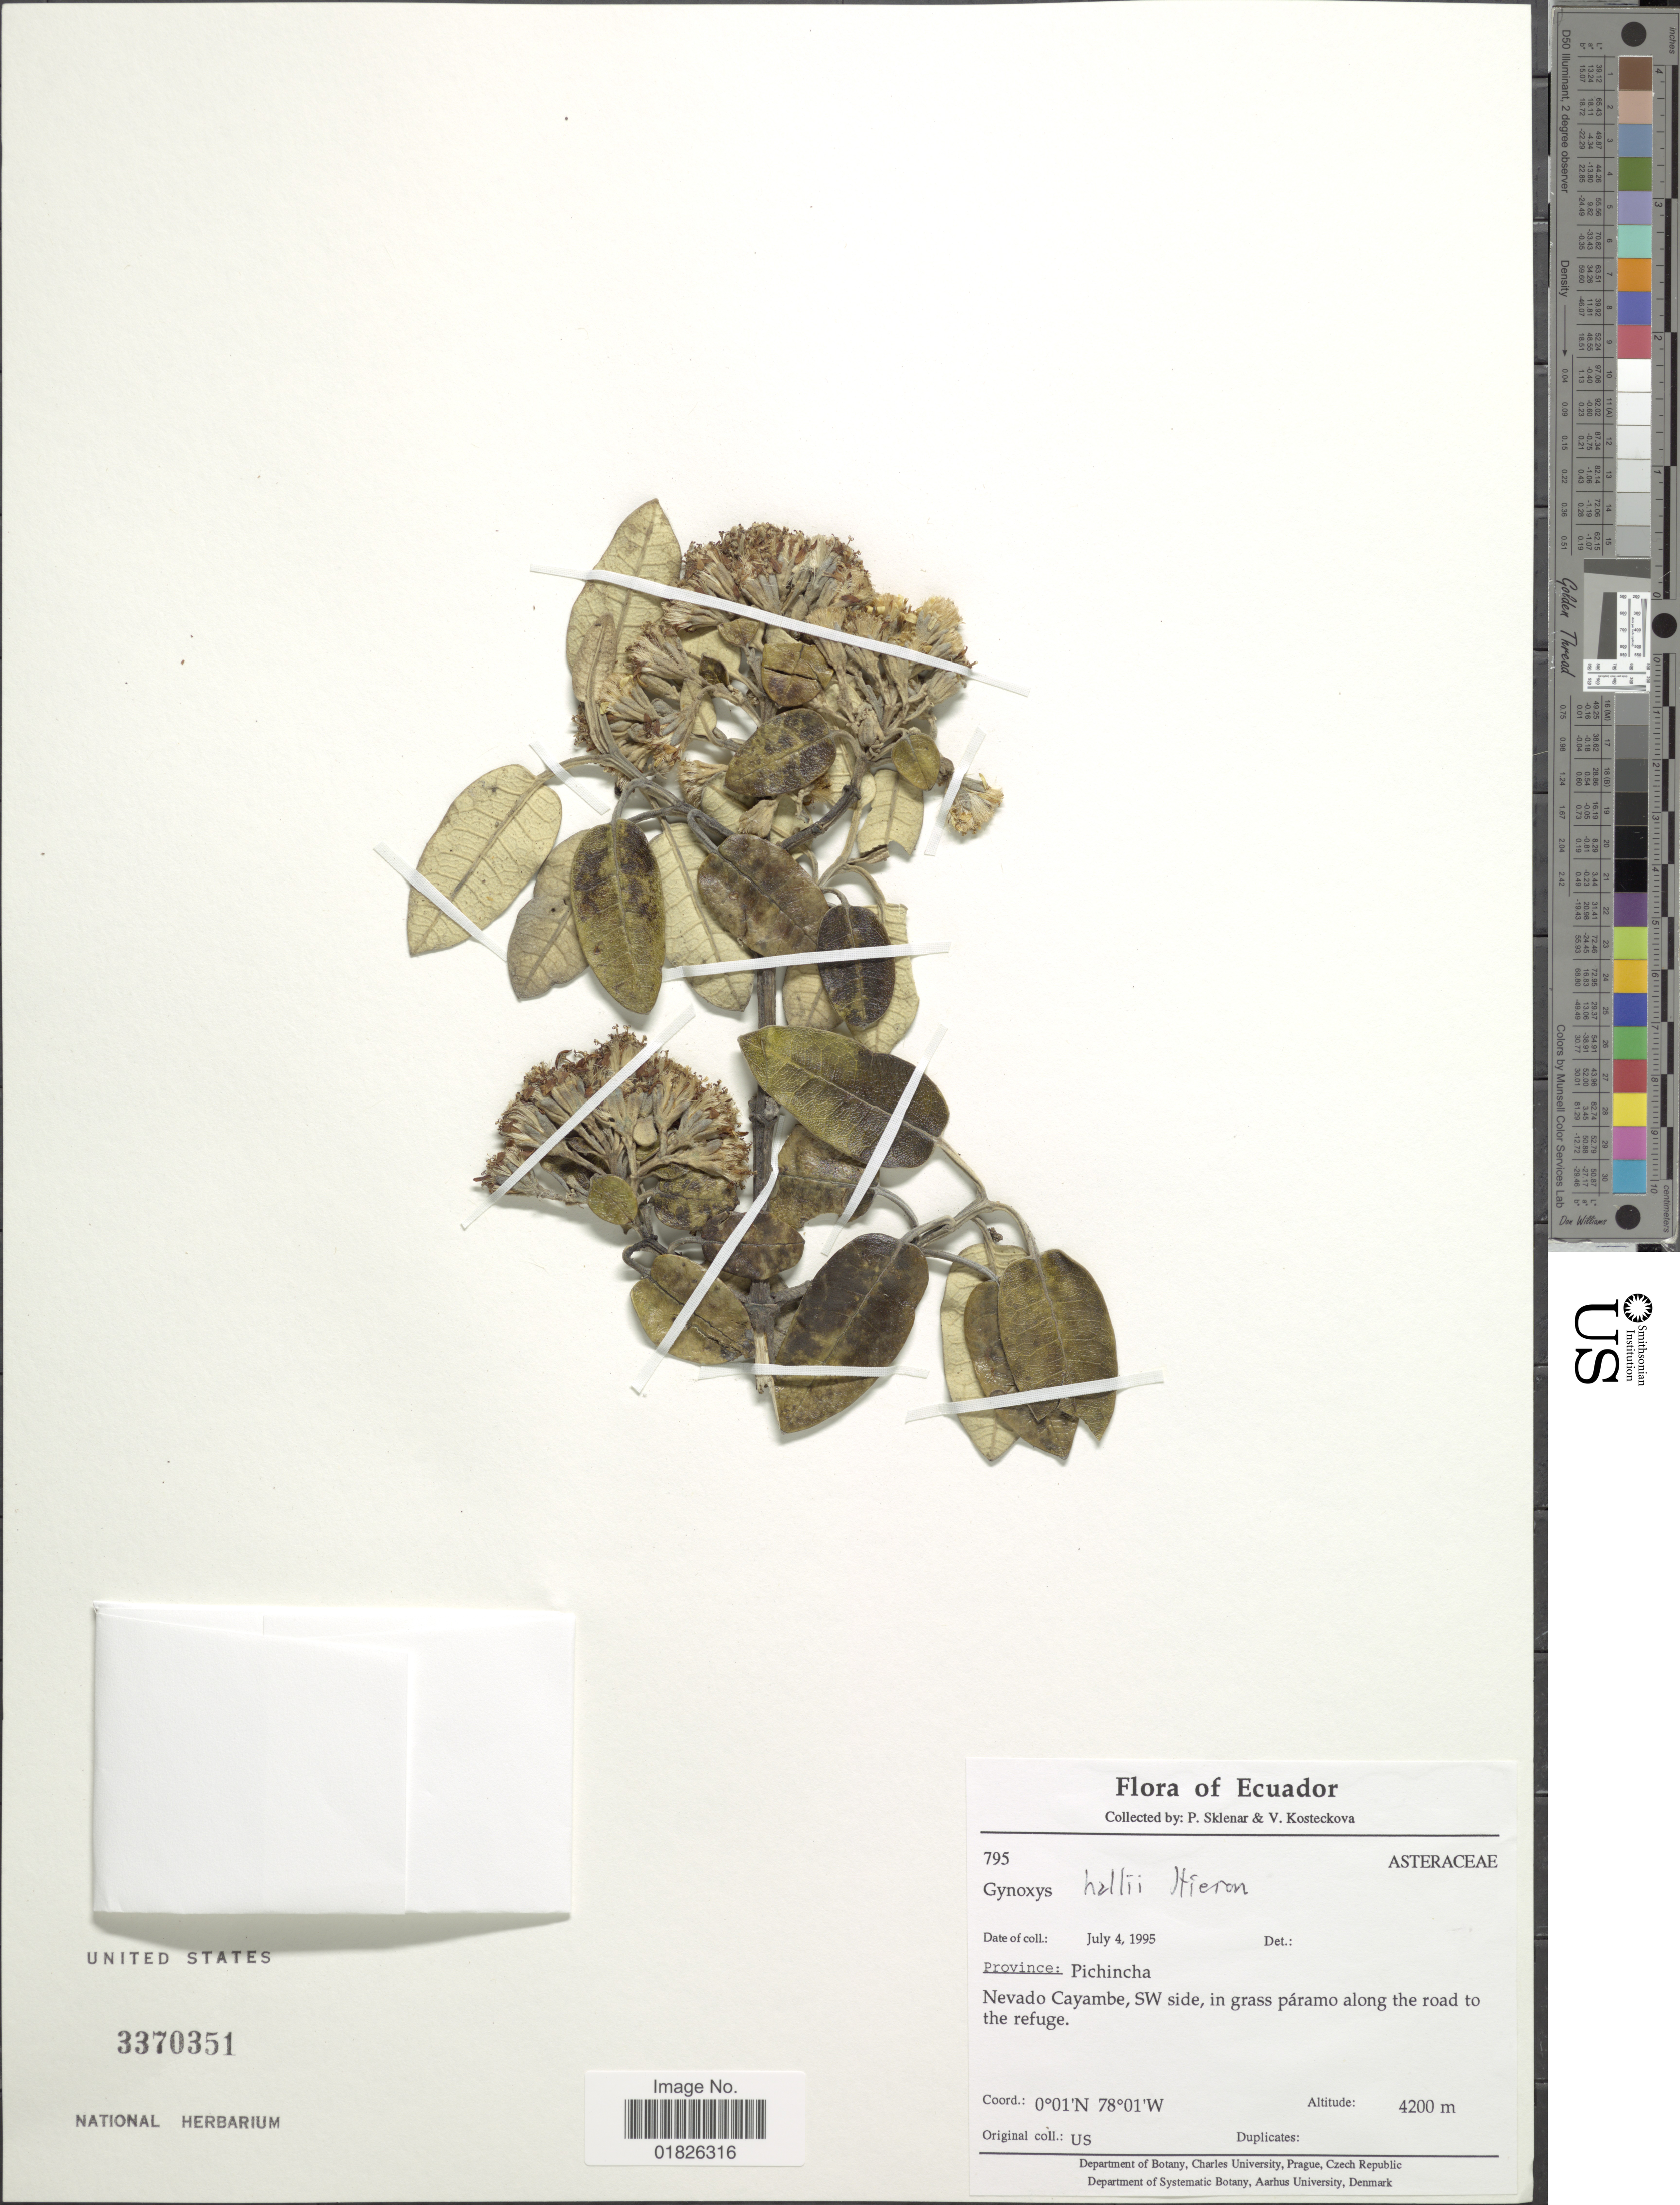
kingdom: Plantae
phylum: Tracheophyta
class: Magnoliopsida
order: Asterales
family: Asteraceae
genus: Gynoxys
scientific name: Gynoxys hallii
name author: Cass.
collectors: P. Sklenár & V. Kosteckova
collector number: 795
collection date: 1995-07-04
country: Ecuador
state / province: Pichincha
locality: Nevado Cayambe, SW side, in grass paramo along the road to the refuge.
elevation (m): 4200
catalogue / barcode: US 3370351